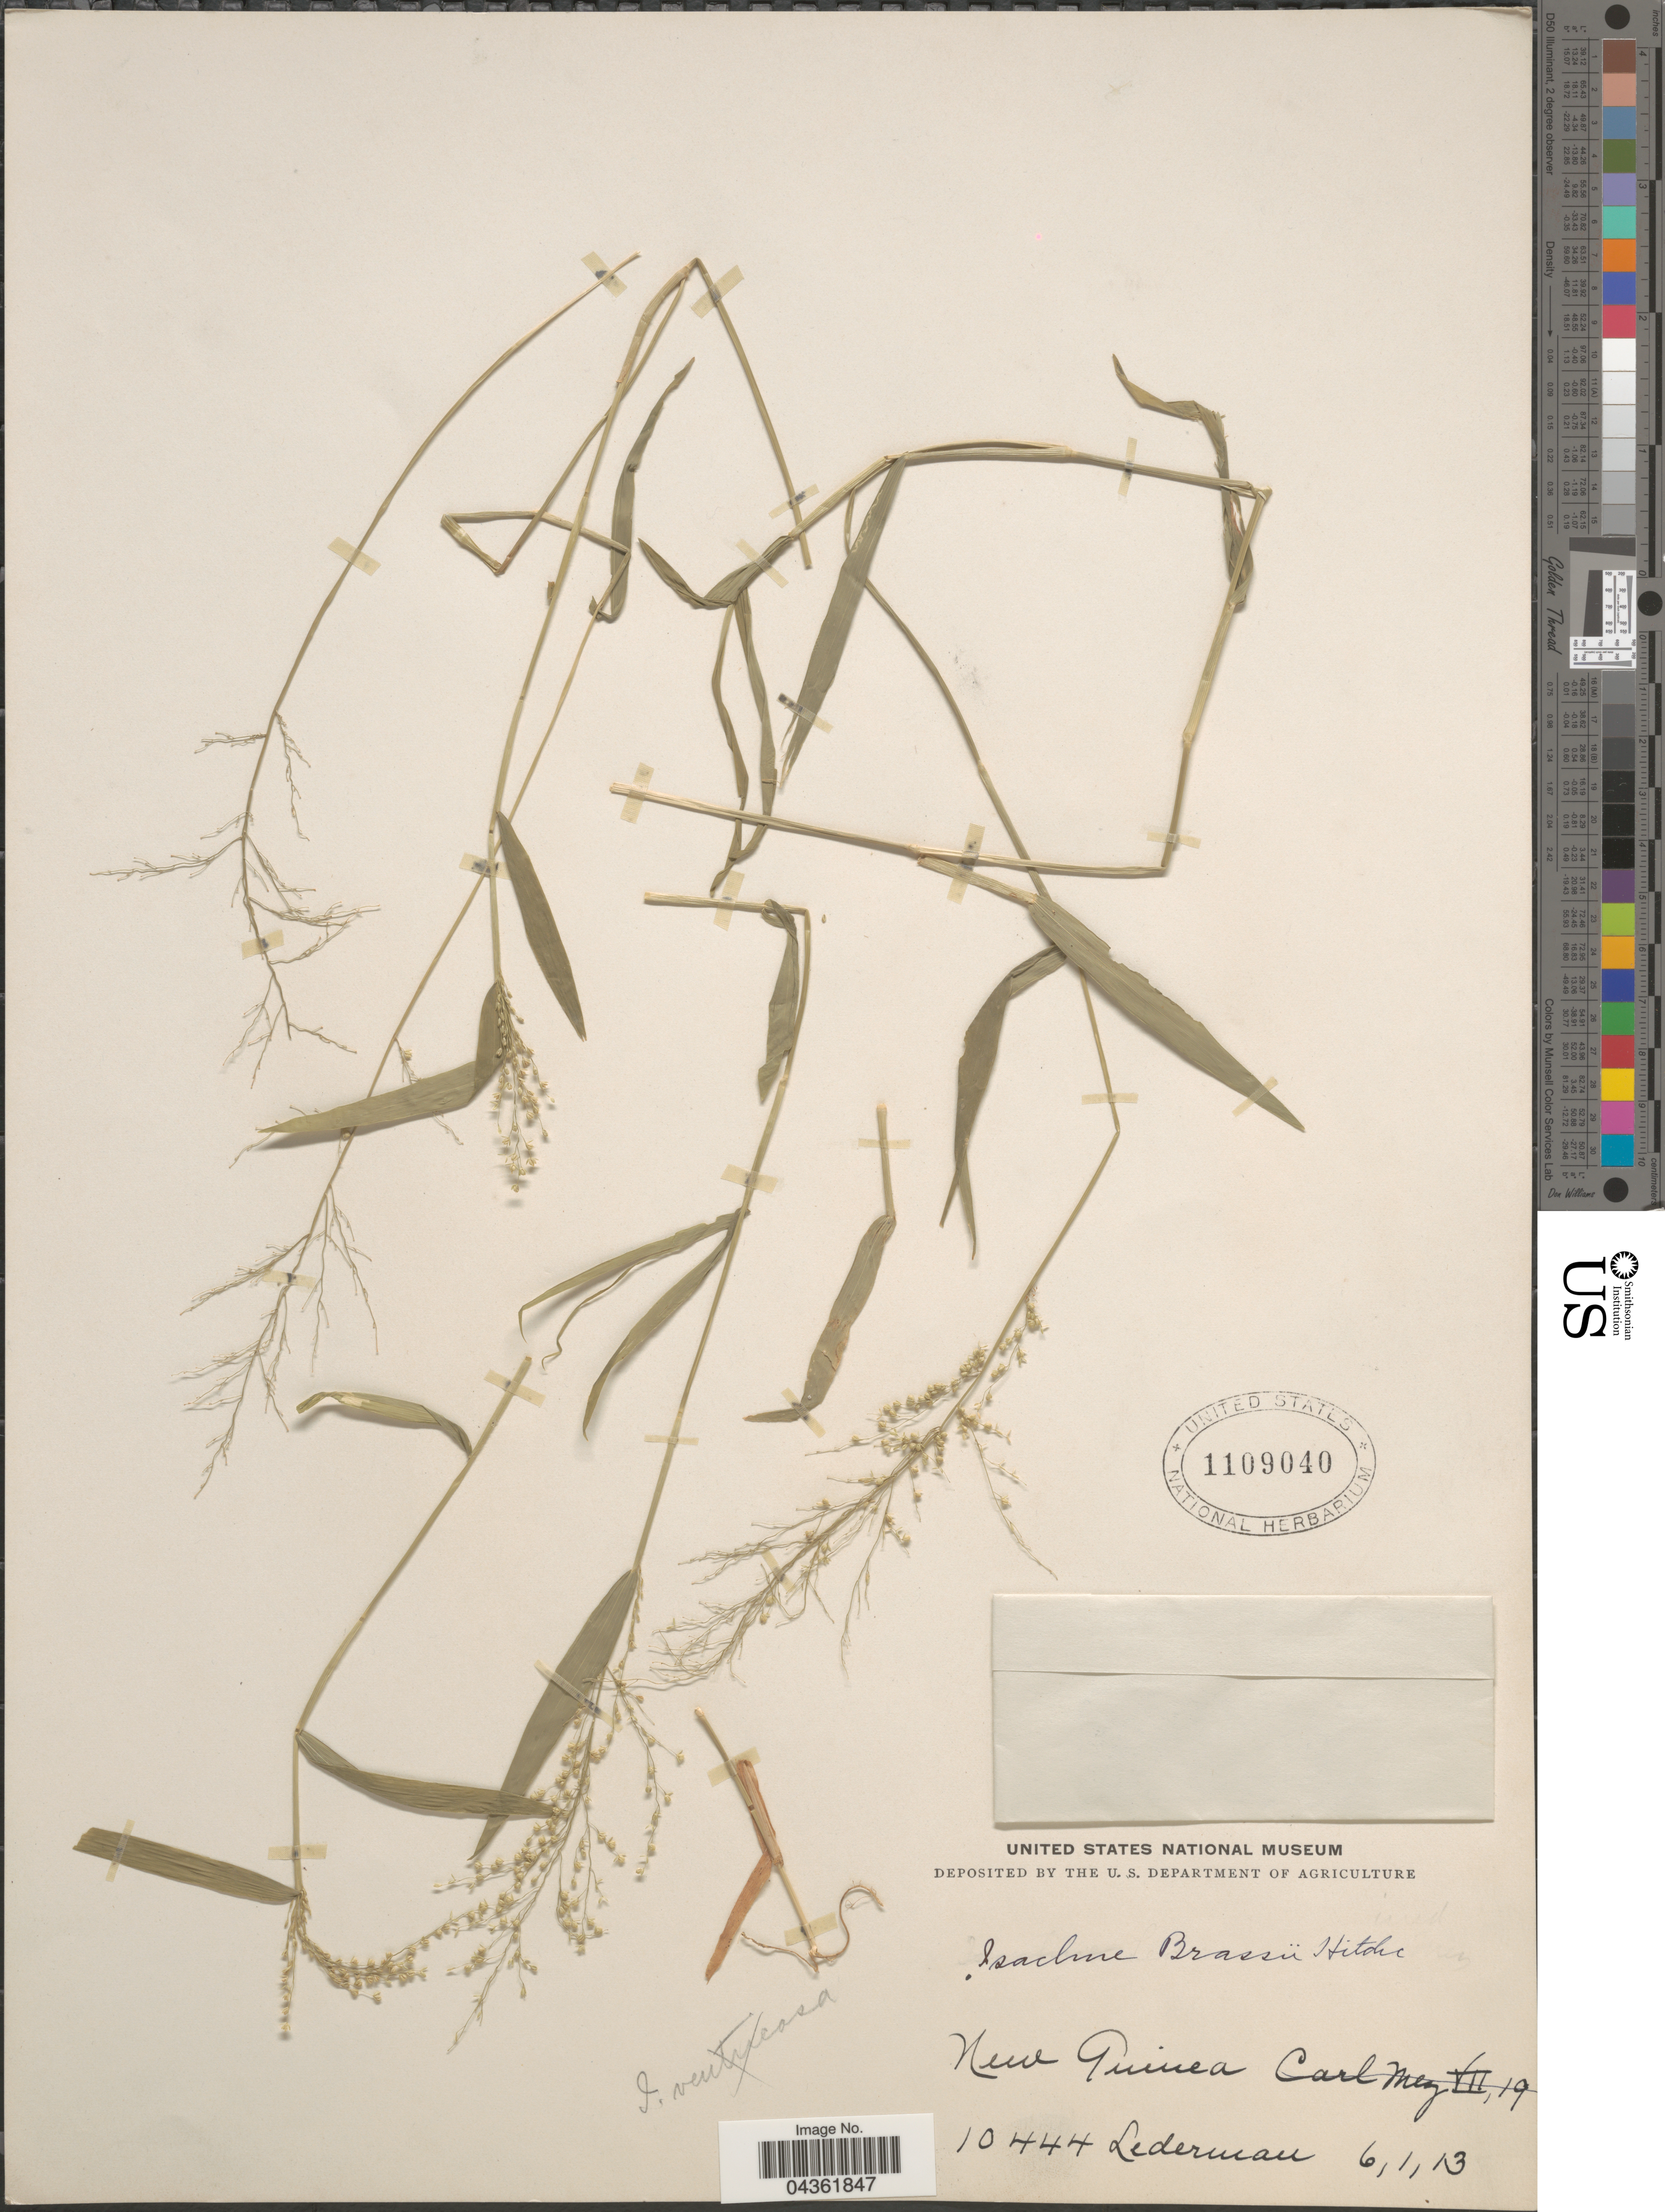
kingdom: Plantae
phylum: Tracheophyta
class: Liliopsida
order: Poales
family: Poaceae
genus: Isachne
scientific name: Isachne brassii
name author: Hitchc.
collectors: Lederman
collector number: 10444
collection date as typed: Transcribed d/m/y: 6/1/13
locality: New Guinea.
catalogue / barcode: US 1109040